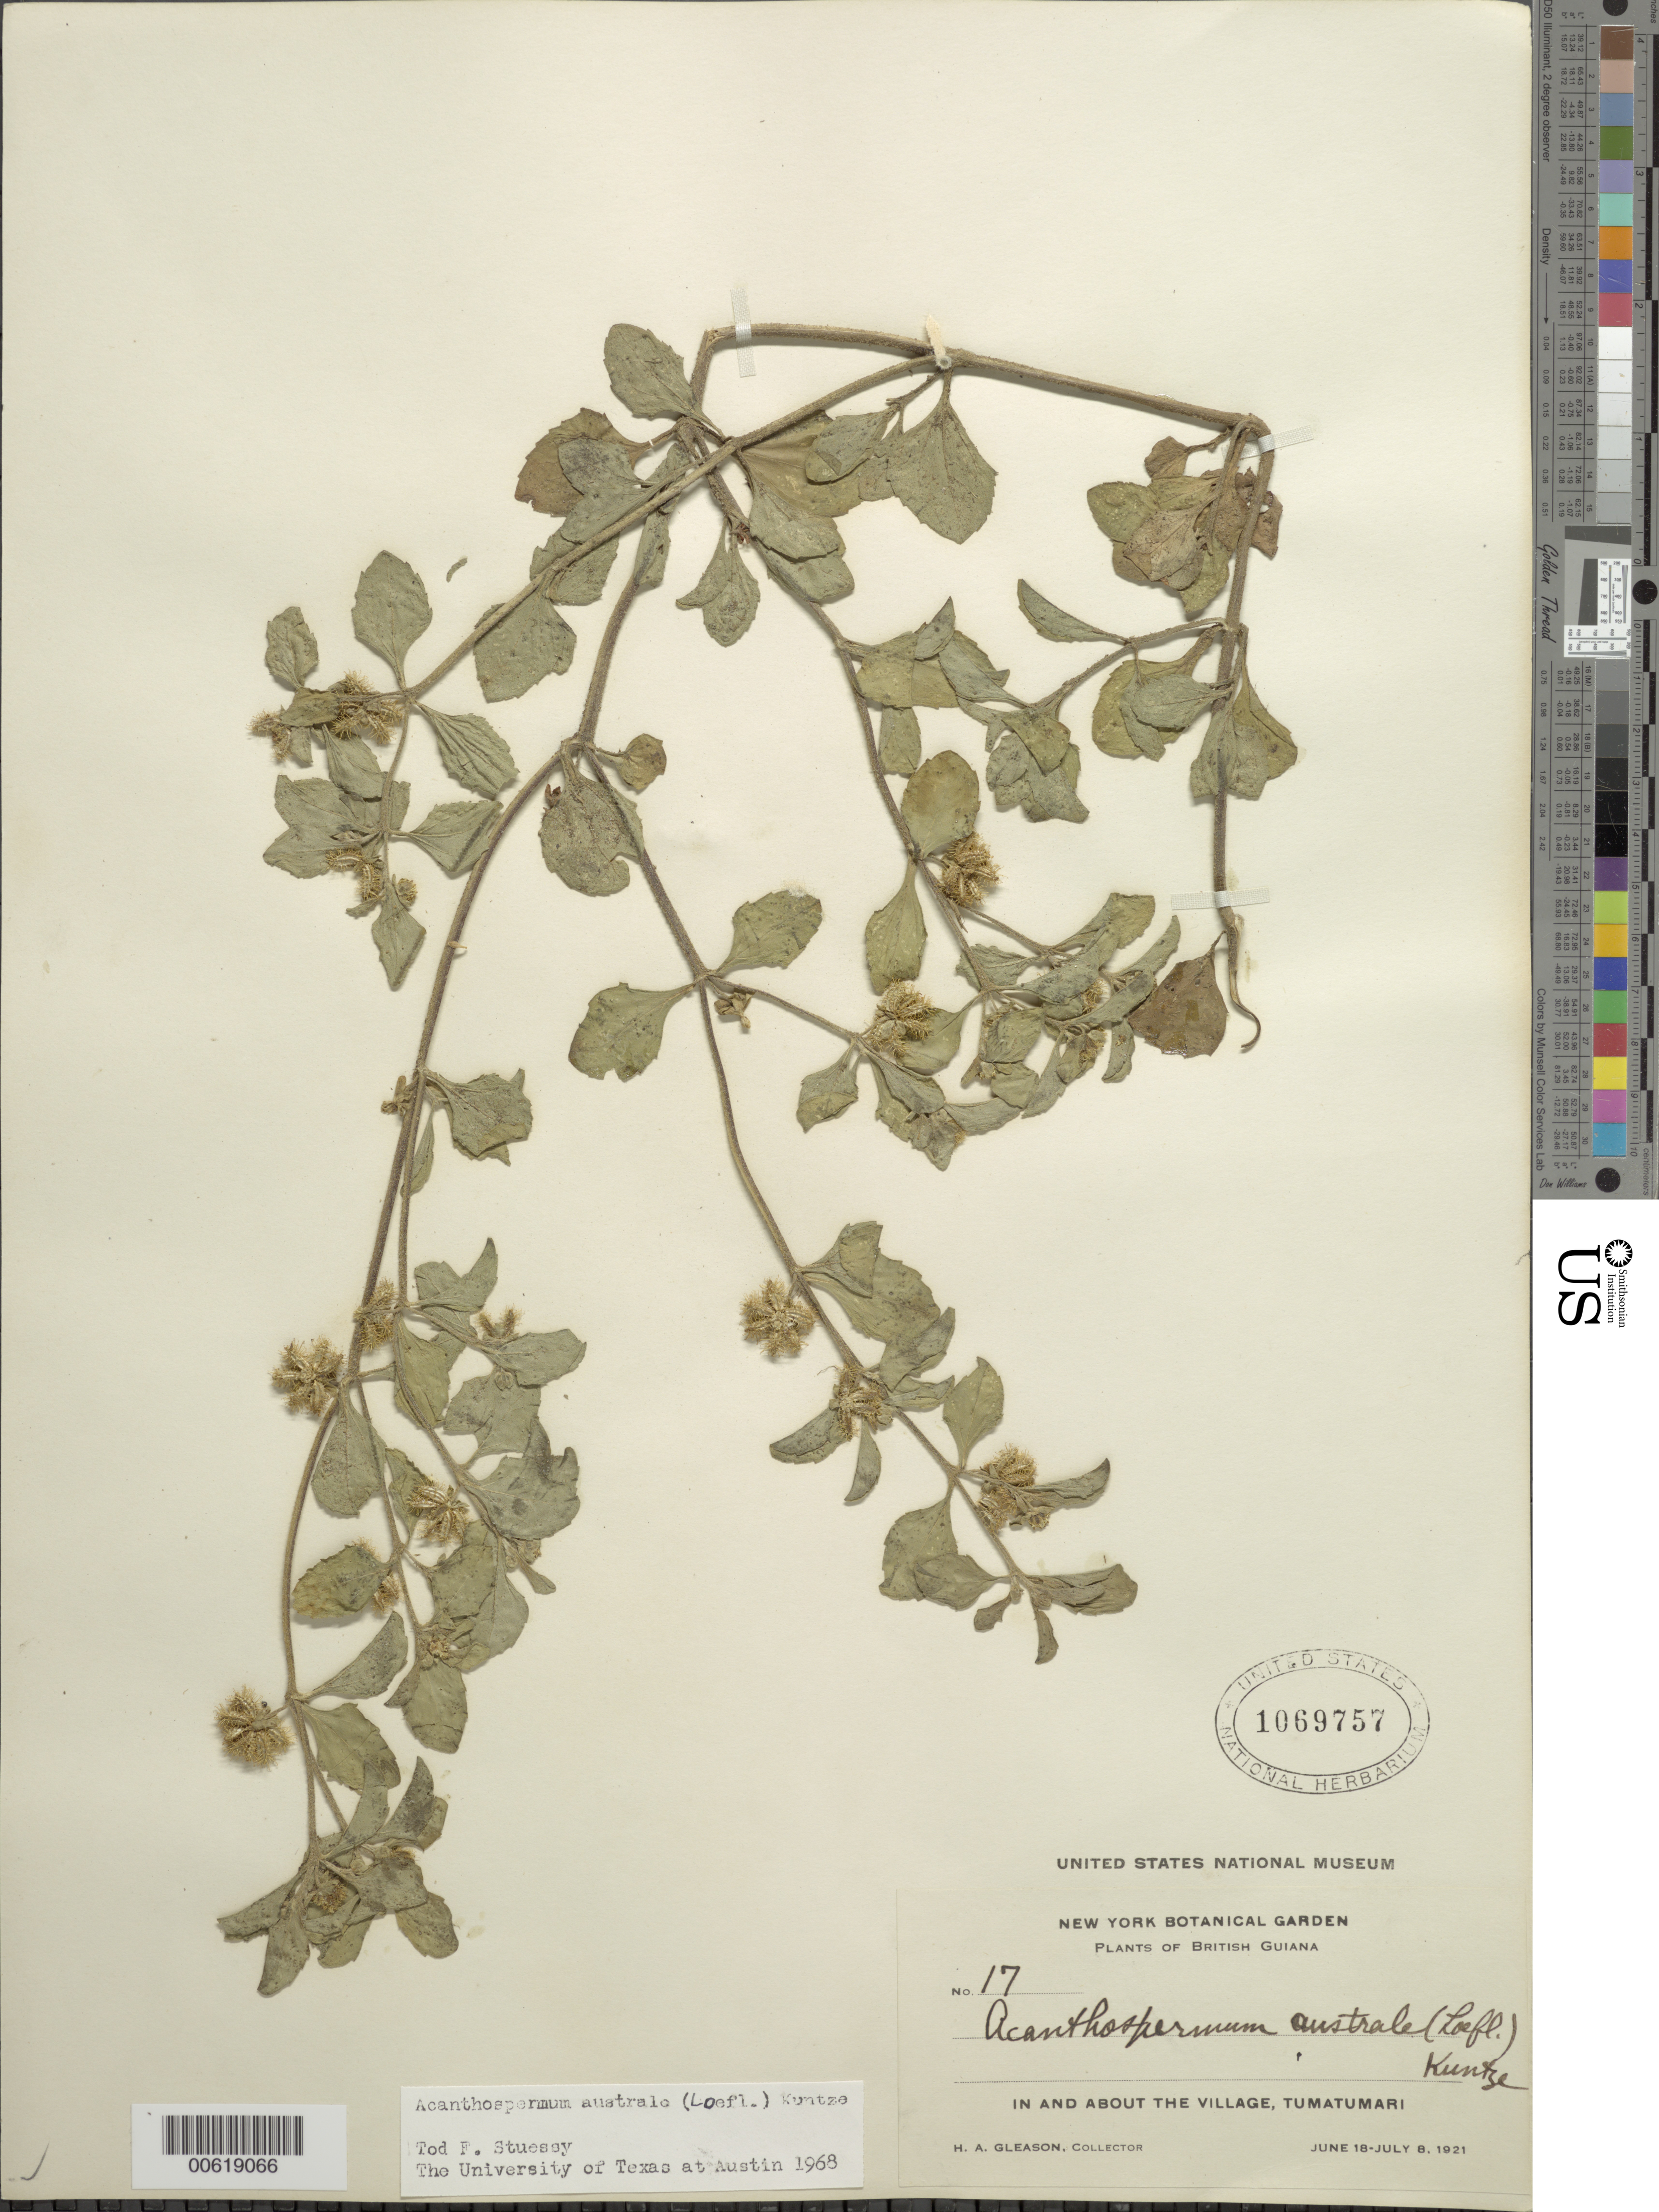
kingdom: Plantae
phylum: Tracheophyta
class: Magnoliopsida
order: Asterales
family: Asteraceae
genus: Acanthospermum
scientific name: Acanthospermum australe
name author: (Loefl.) Kuntze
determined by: Stuessy, T. F.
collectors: H. A. Gleason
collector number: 17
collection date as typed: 18-Jun-21 to 8-Jul-21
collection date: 1921-06-18/1921-07-08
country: Guyana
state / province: Potaro-Siparuni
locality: Tumatumari Village, Potaro R.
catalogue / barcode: US 1069757